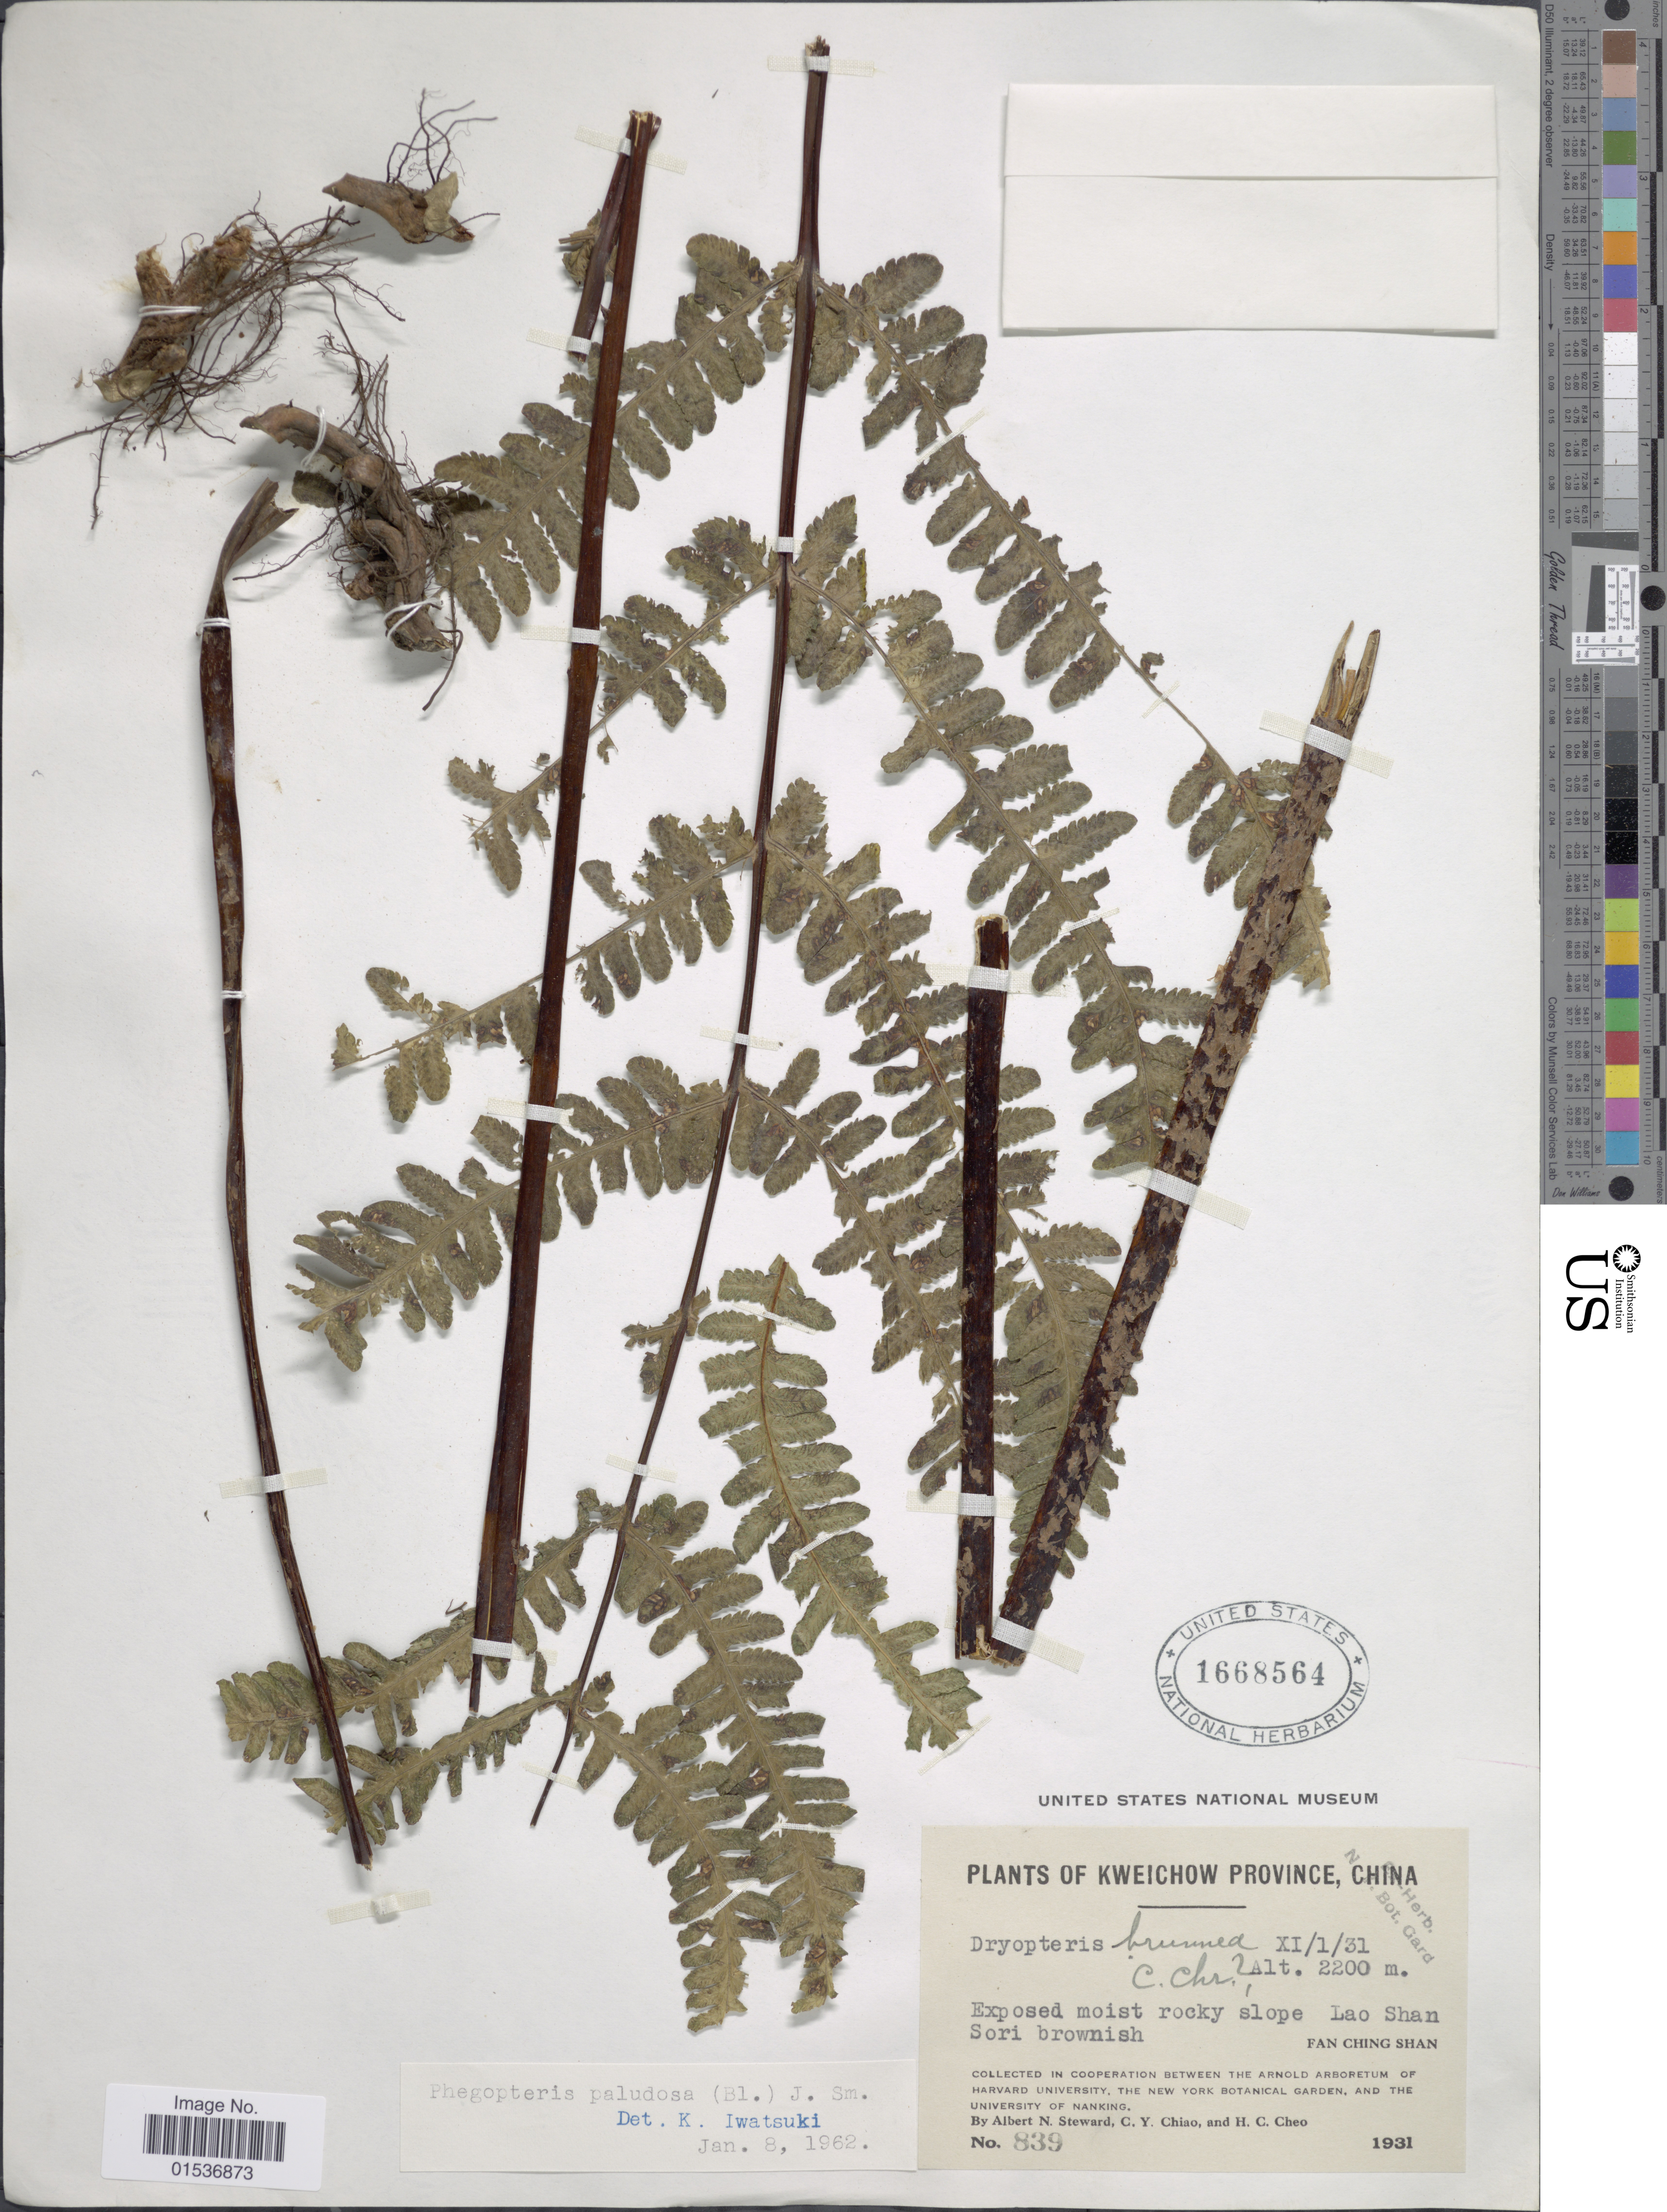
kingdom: Plantae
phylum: Tracheophyta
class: Polypodiopsida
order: Polypodiales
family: Thelypteridaceae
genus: Pseudophegopteris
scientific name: Pseudophegopteris paludosa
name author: (Blume) Ching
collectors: A. N. Steward, C. Y. Chiao & H. Cheo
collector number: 839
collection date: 1931-11-01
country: China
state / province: Guizhou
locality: Kweichow Province, China, slope Shan Sori brownish, Fan Ching Shan.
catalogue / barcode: US 1668564